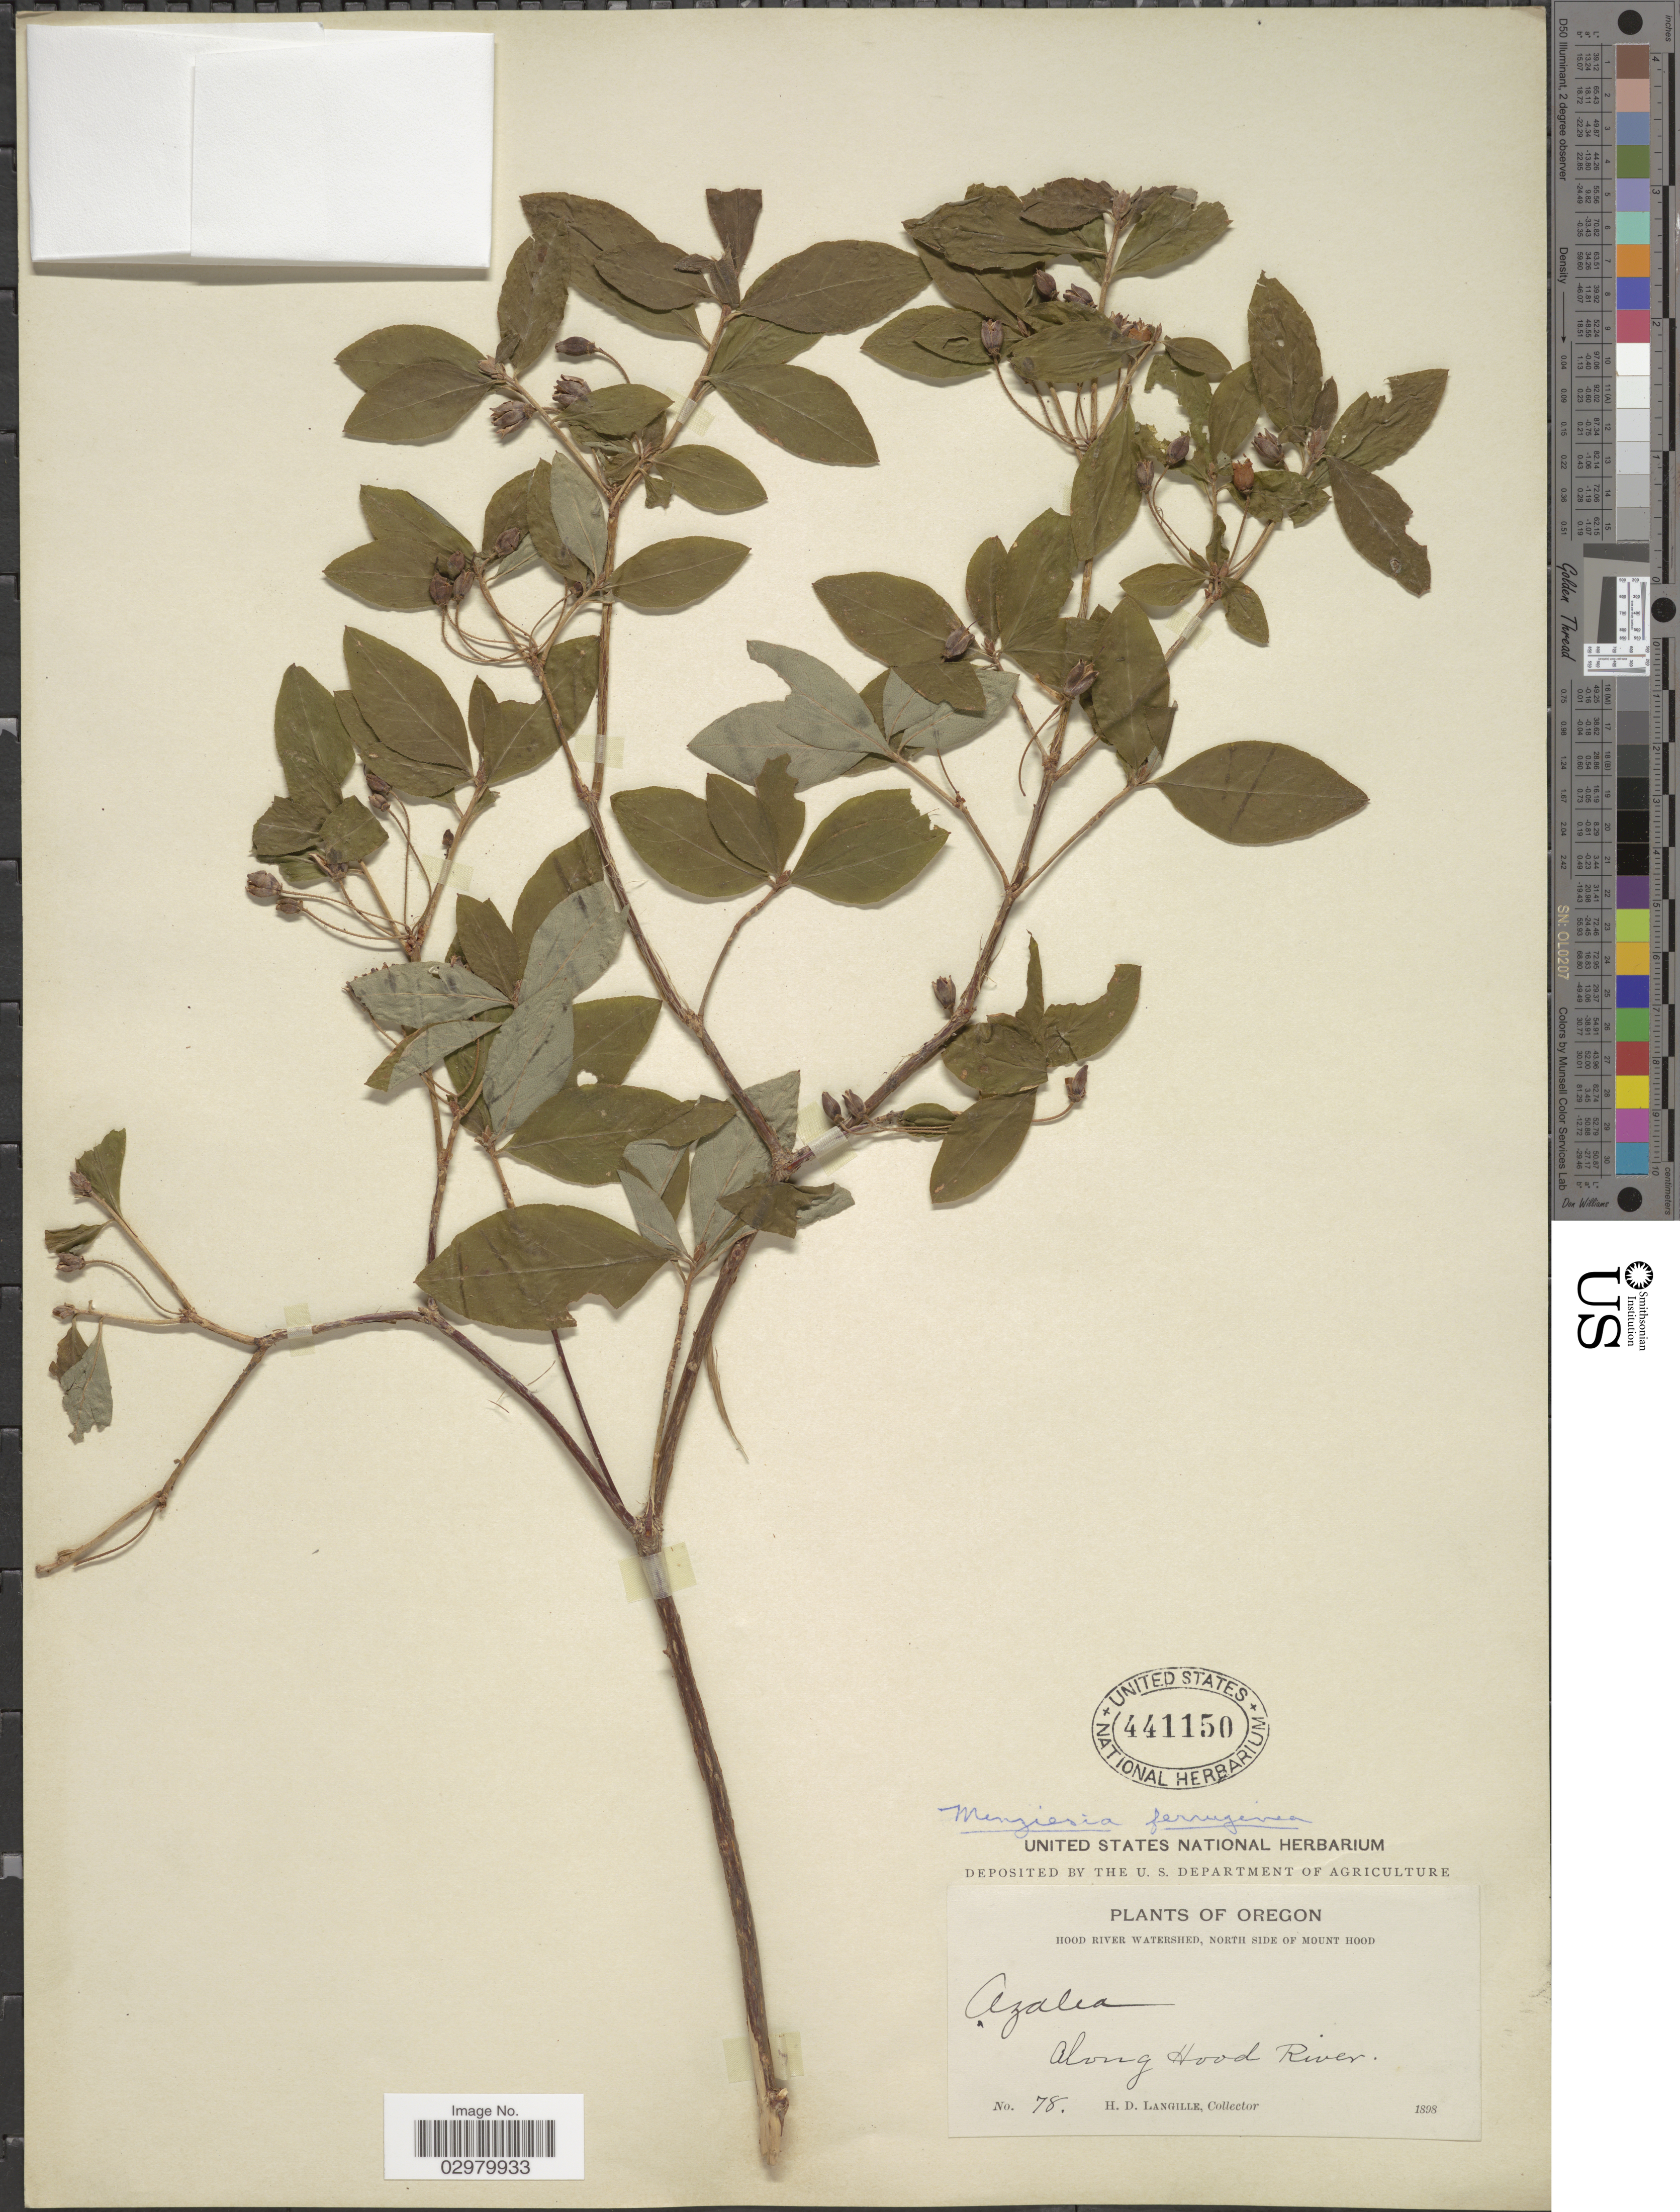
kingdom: Plantae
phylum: Tracheophyta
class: Magnoliopsida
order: Ericales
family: Ericaceae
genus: Menziesia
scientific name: Menziesia ferruginea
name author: Sm.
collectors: H. Langille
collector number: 78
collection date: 1898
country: United States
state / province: Oregon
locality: Hood River Watershed, North side of Mount Hood. Along Hood River.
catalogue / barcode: US 441150